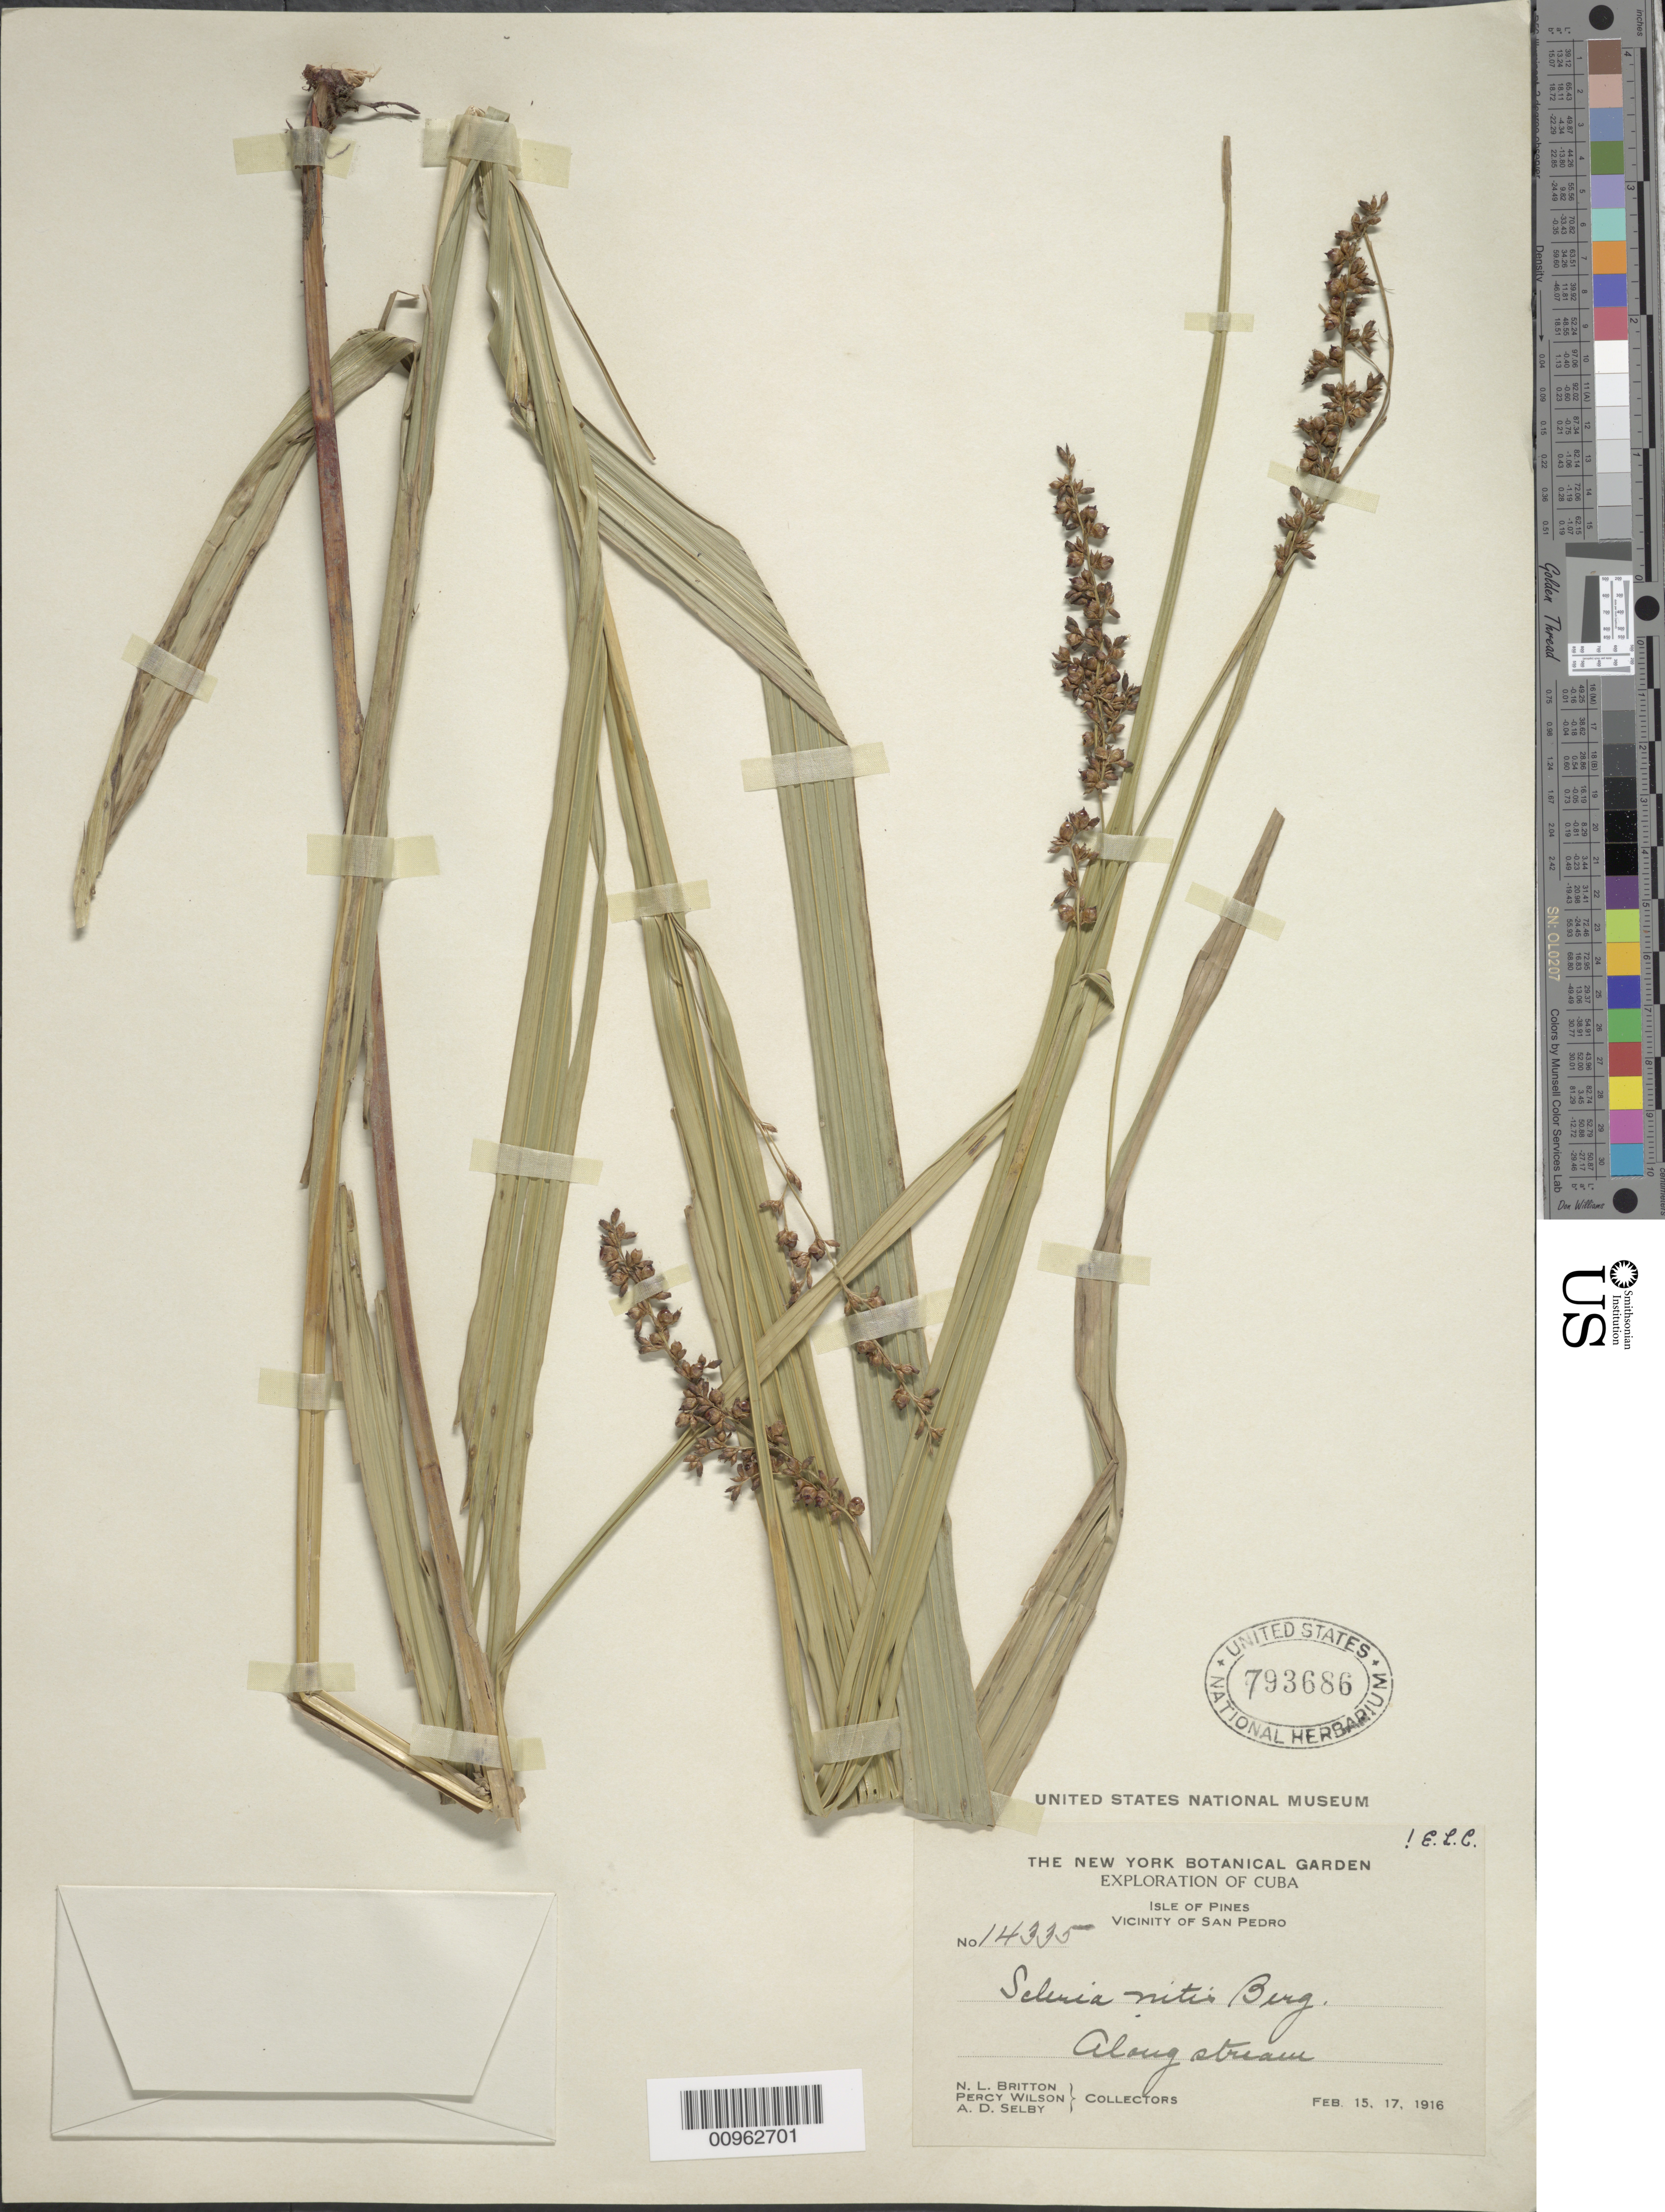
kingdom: Plantae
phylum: Tracheophyta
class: Liliopsida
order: Poales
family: Cyperaceae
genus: Scleria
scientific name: Scleria mitis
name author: P.J. Bergius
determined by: Core, E. L.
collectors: N. Britton, P. Wilson & A. Selby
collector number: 14335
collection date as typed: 15 Feb 1916 to 17 Feb 1916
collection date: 1916-02-15/1916-02-17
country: Cuba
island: Isla de la Juventud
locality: Vicinity of San Pedro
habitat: Along stream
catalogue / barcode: US 793686